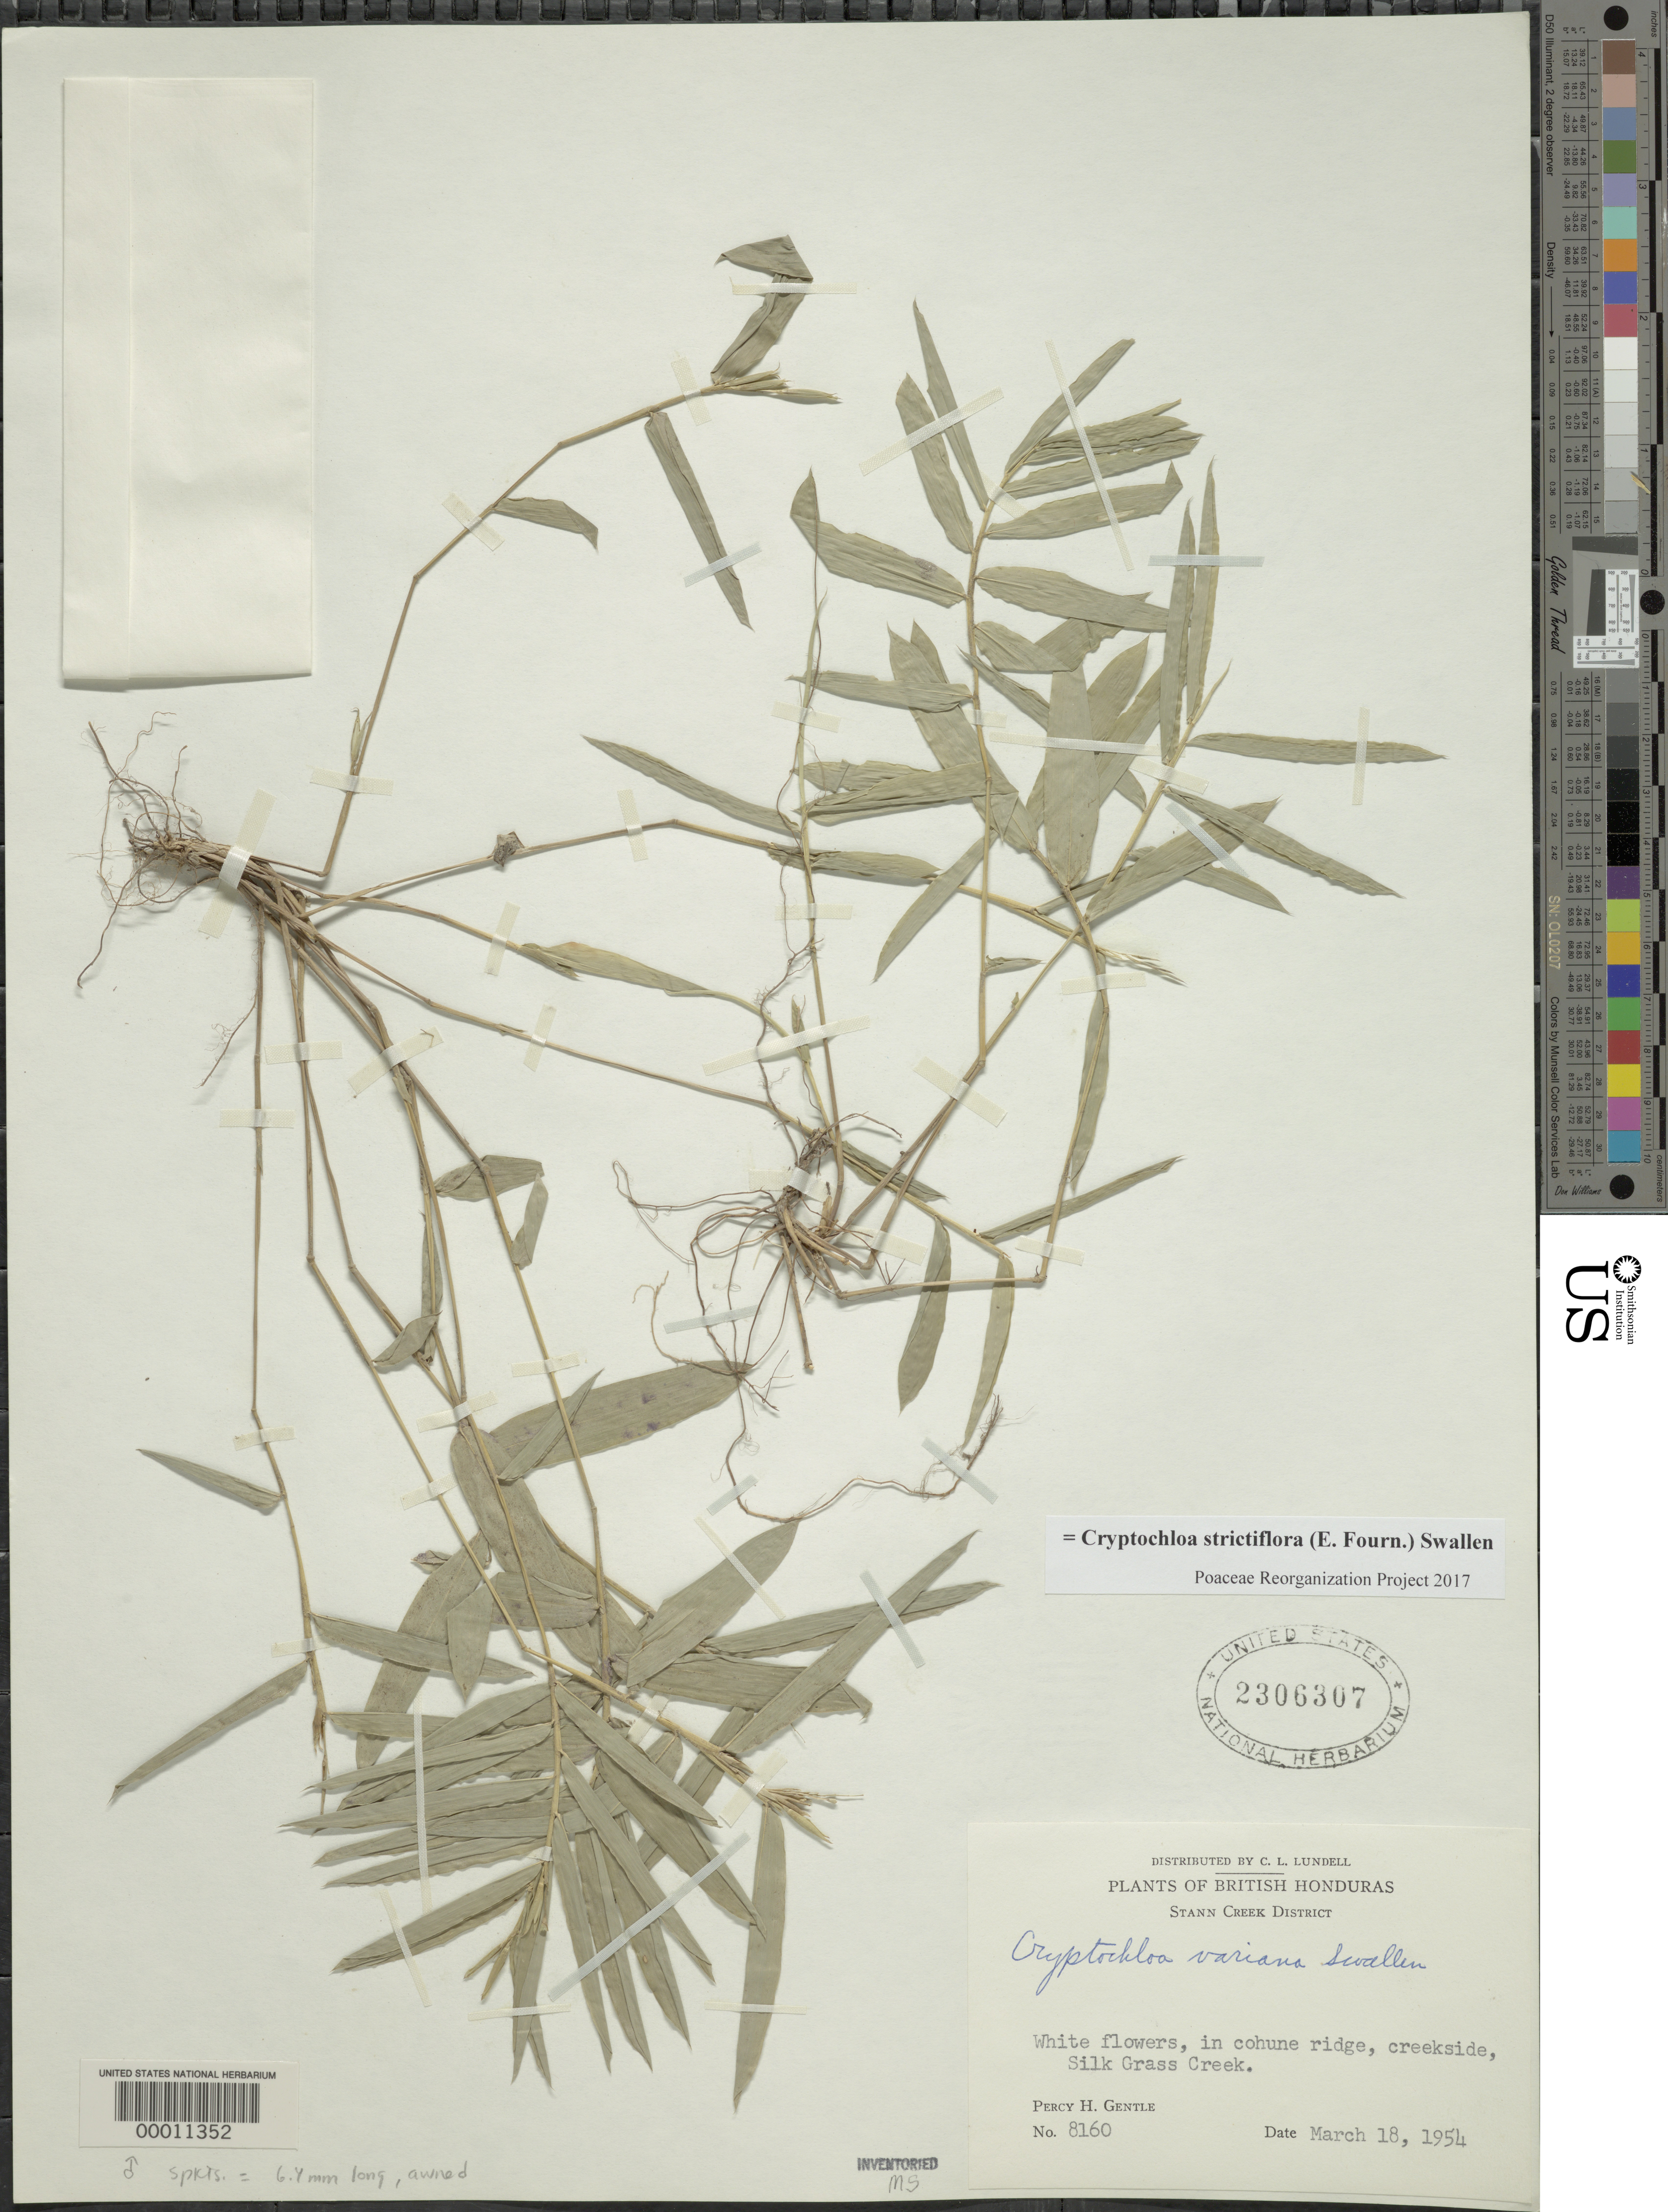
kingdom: Plantae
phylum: Tracheophyta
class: Liliopsida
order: Poales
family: Poaceae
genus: Cryptochloa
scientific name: Cryptochloa strictiflora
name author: (E. Fourn.) Swallen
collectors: P. H. Gentle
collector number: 8160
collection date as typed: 18 Mar 1954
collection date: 1954-03-18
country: Belize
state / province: Stann Creek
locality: Silk Grass Creek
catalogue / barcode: US 2306307